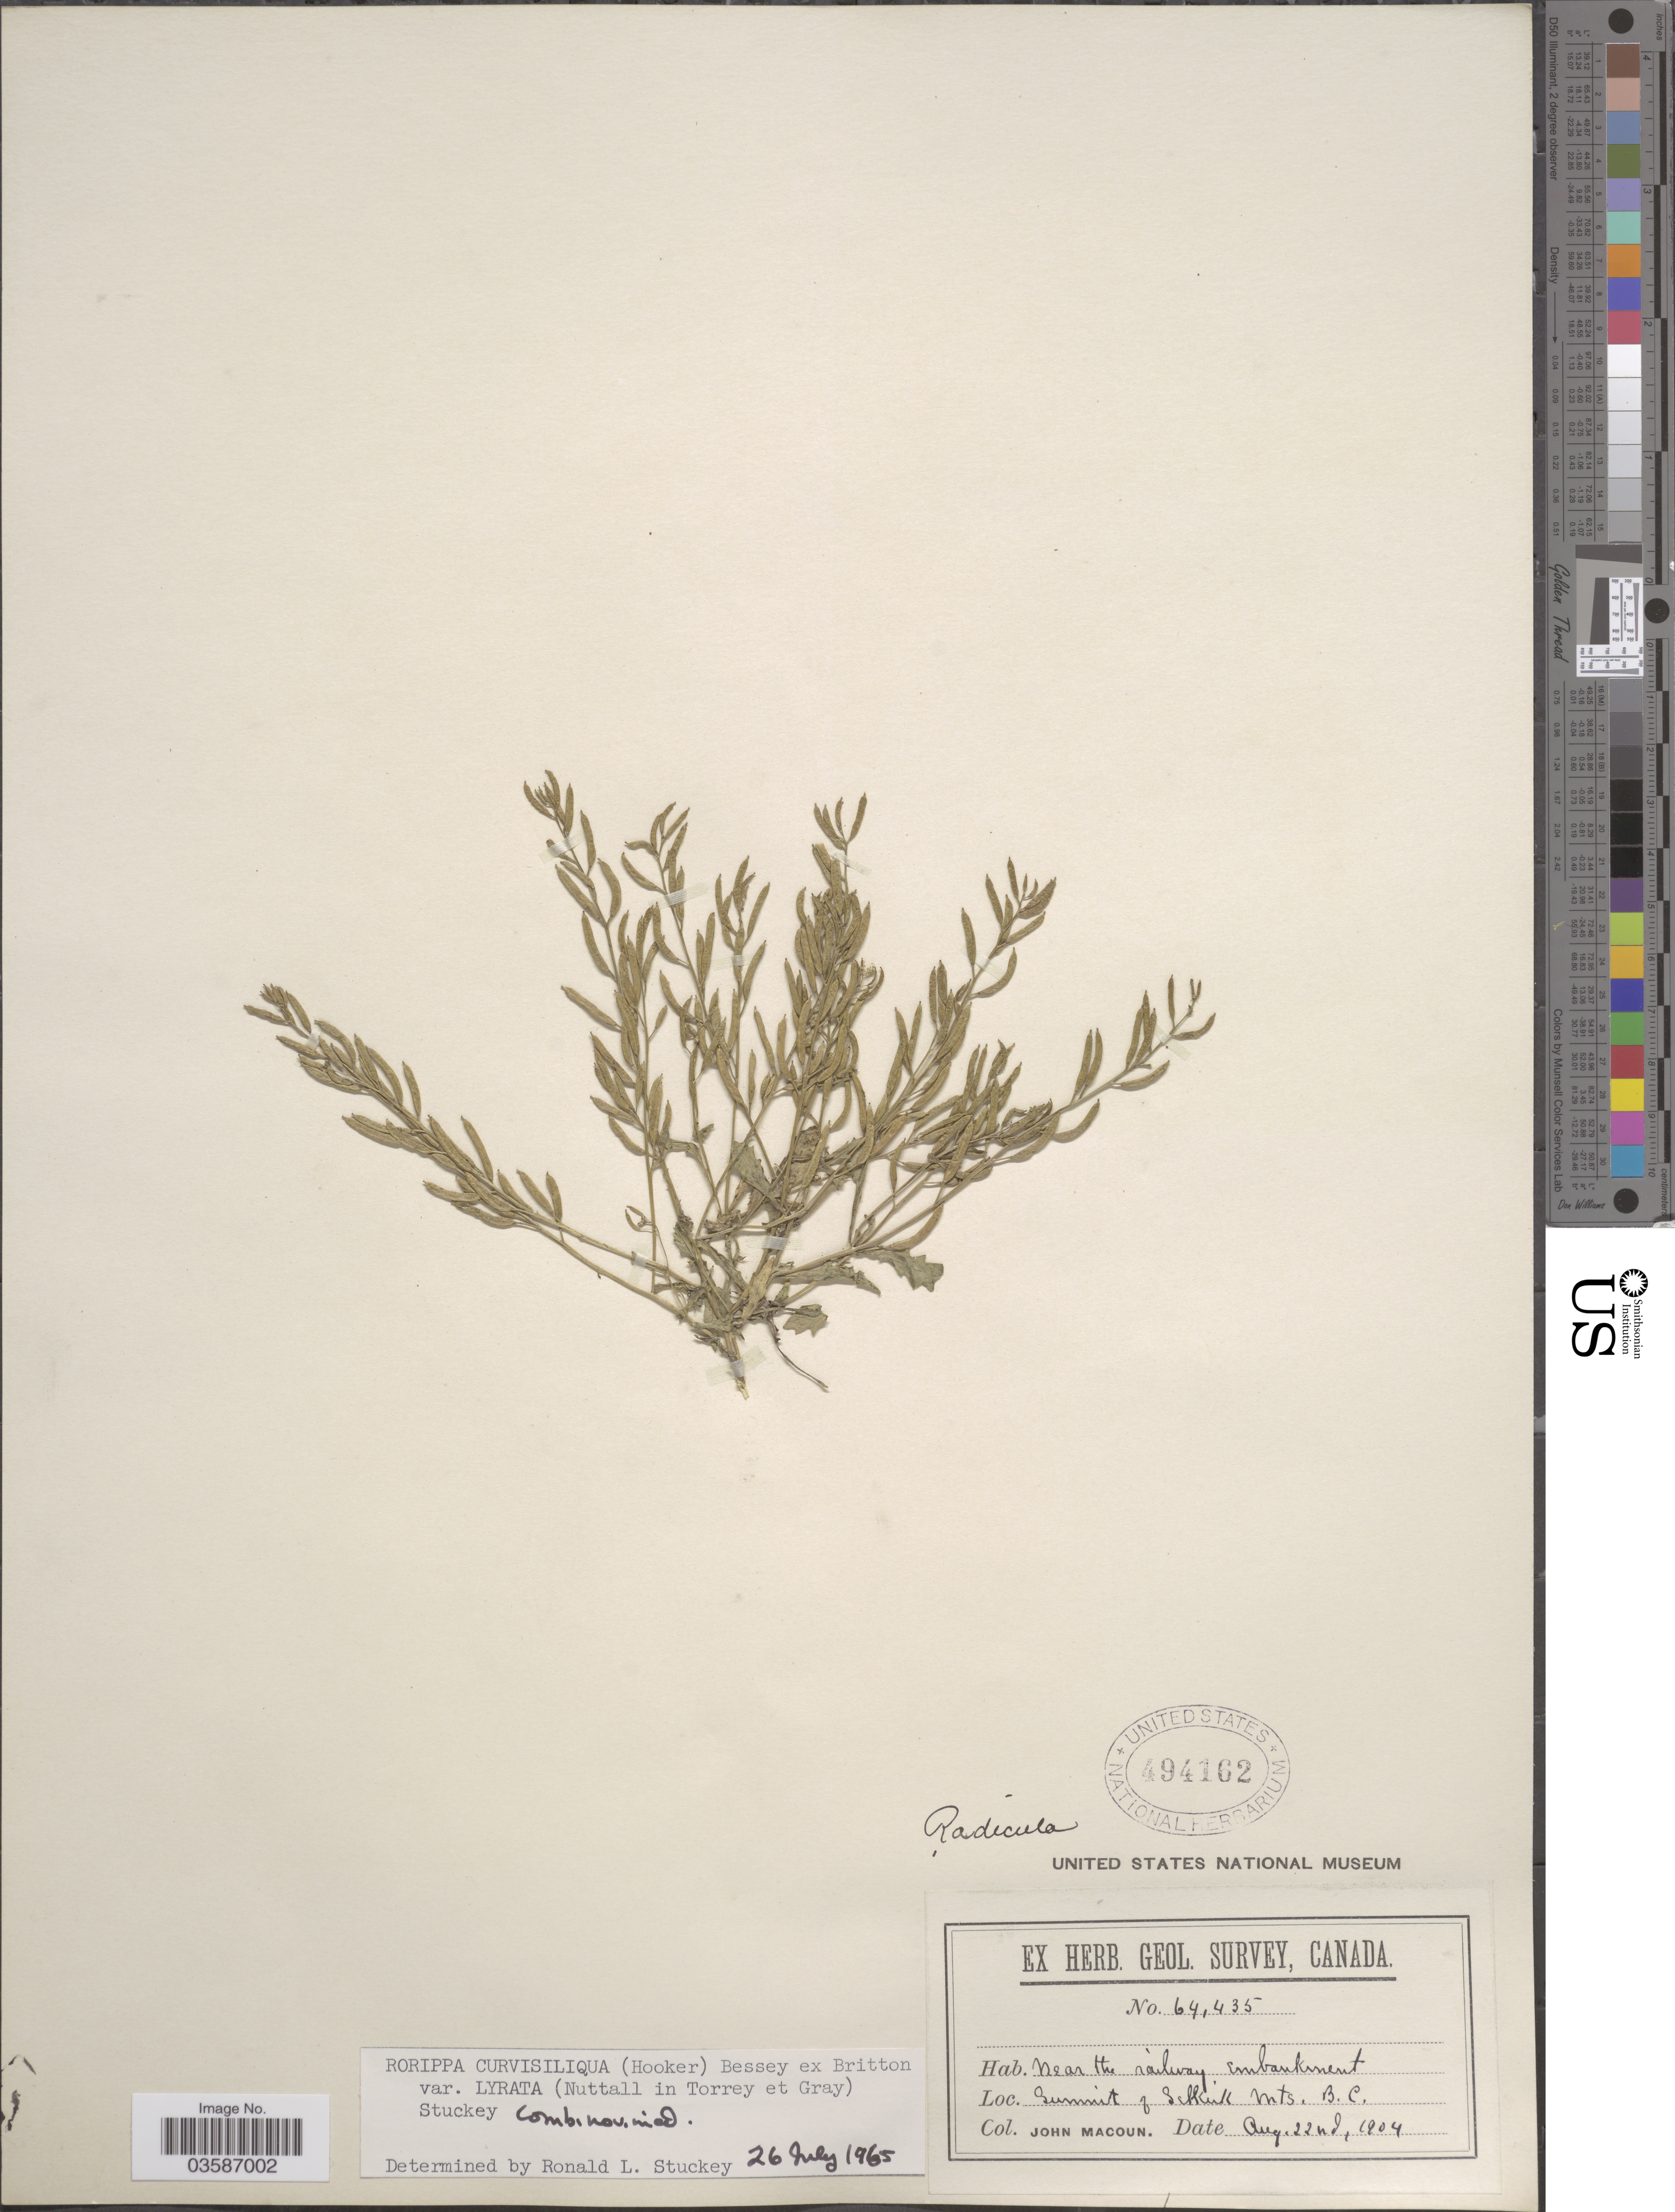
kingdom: Plantae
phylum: Tracheophyta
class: Magnoliopsida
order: Brassicales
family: Brassicaceae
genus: Rorippa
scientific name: Rorippa curvisiliqua var. lyrata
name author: (Nutt.) C.L. Hitchc.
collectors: J. Macoun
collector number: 64435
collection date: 1904-08-22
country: Canada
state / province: British Columbia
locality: Near the railway embankment. Summit of Selkirk Mts.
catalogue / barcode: US 494162